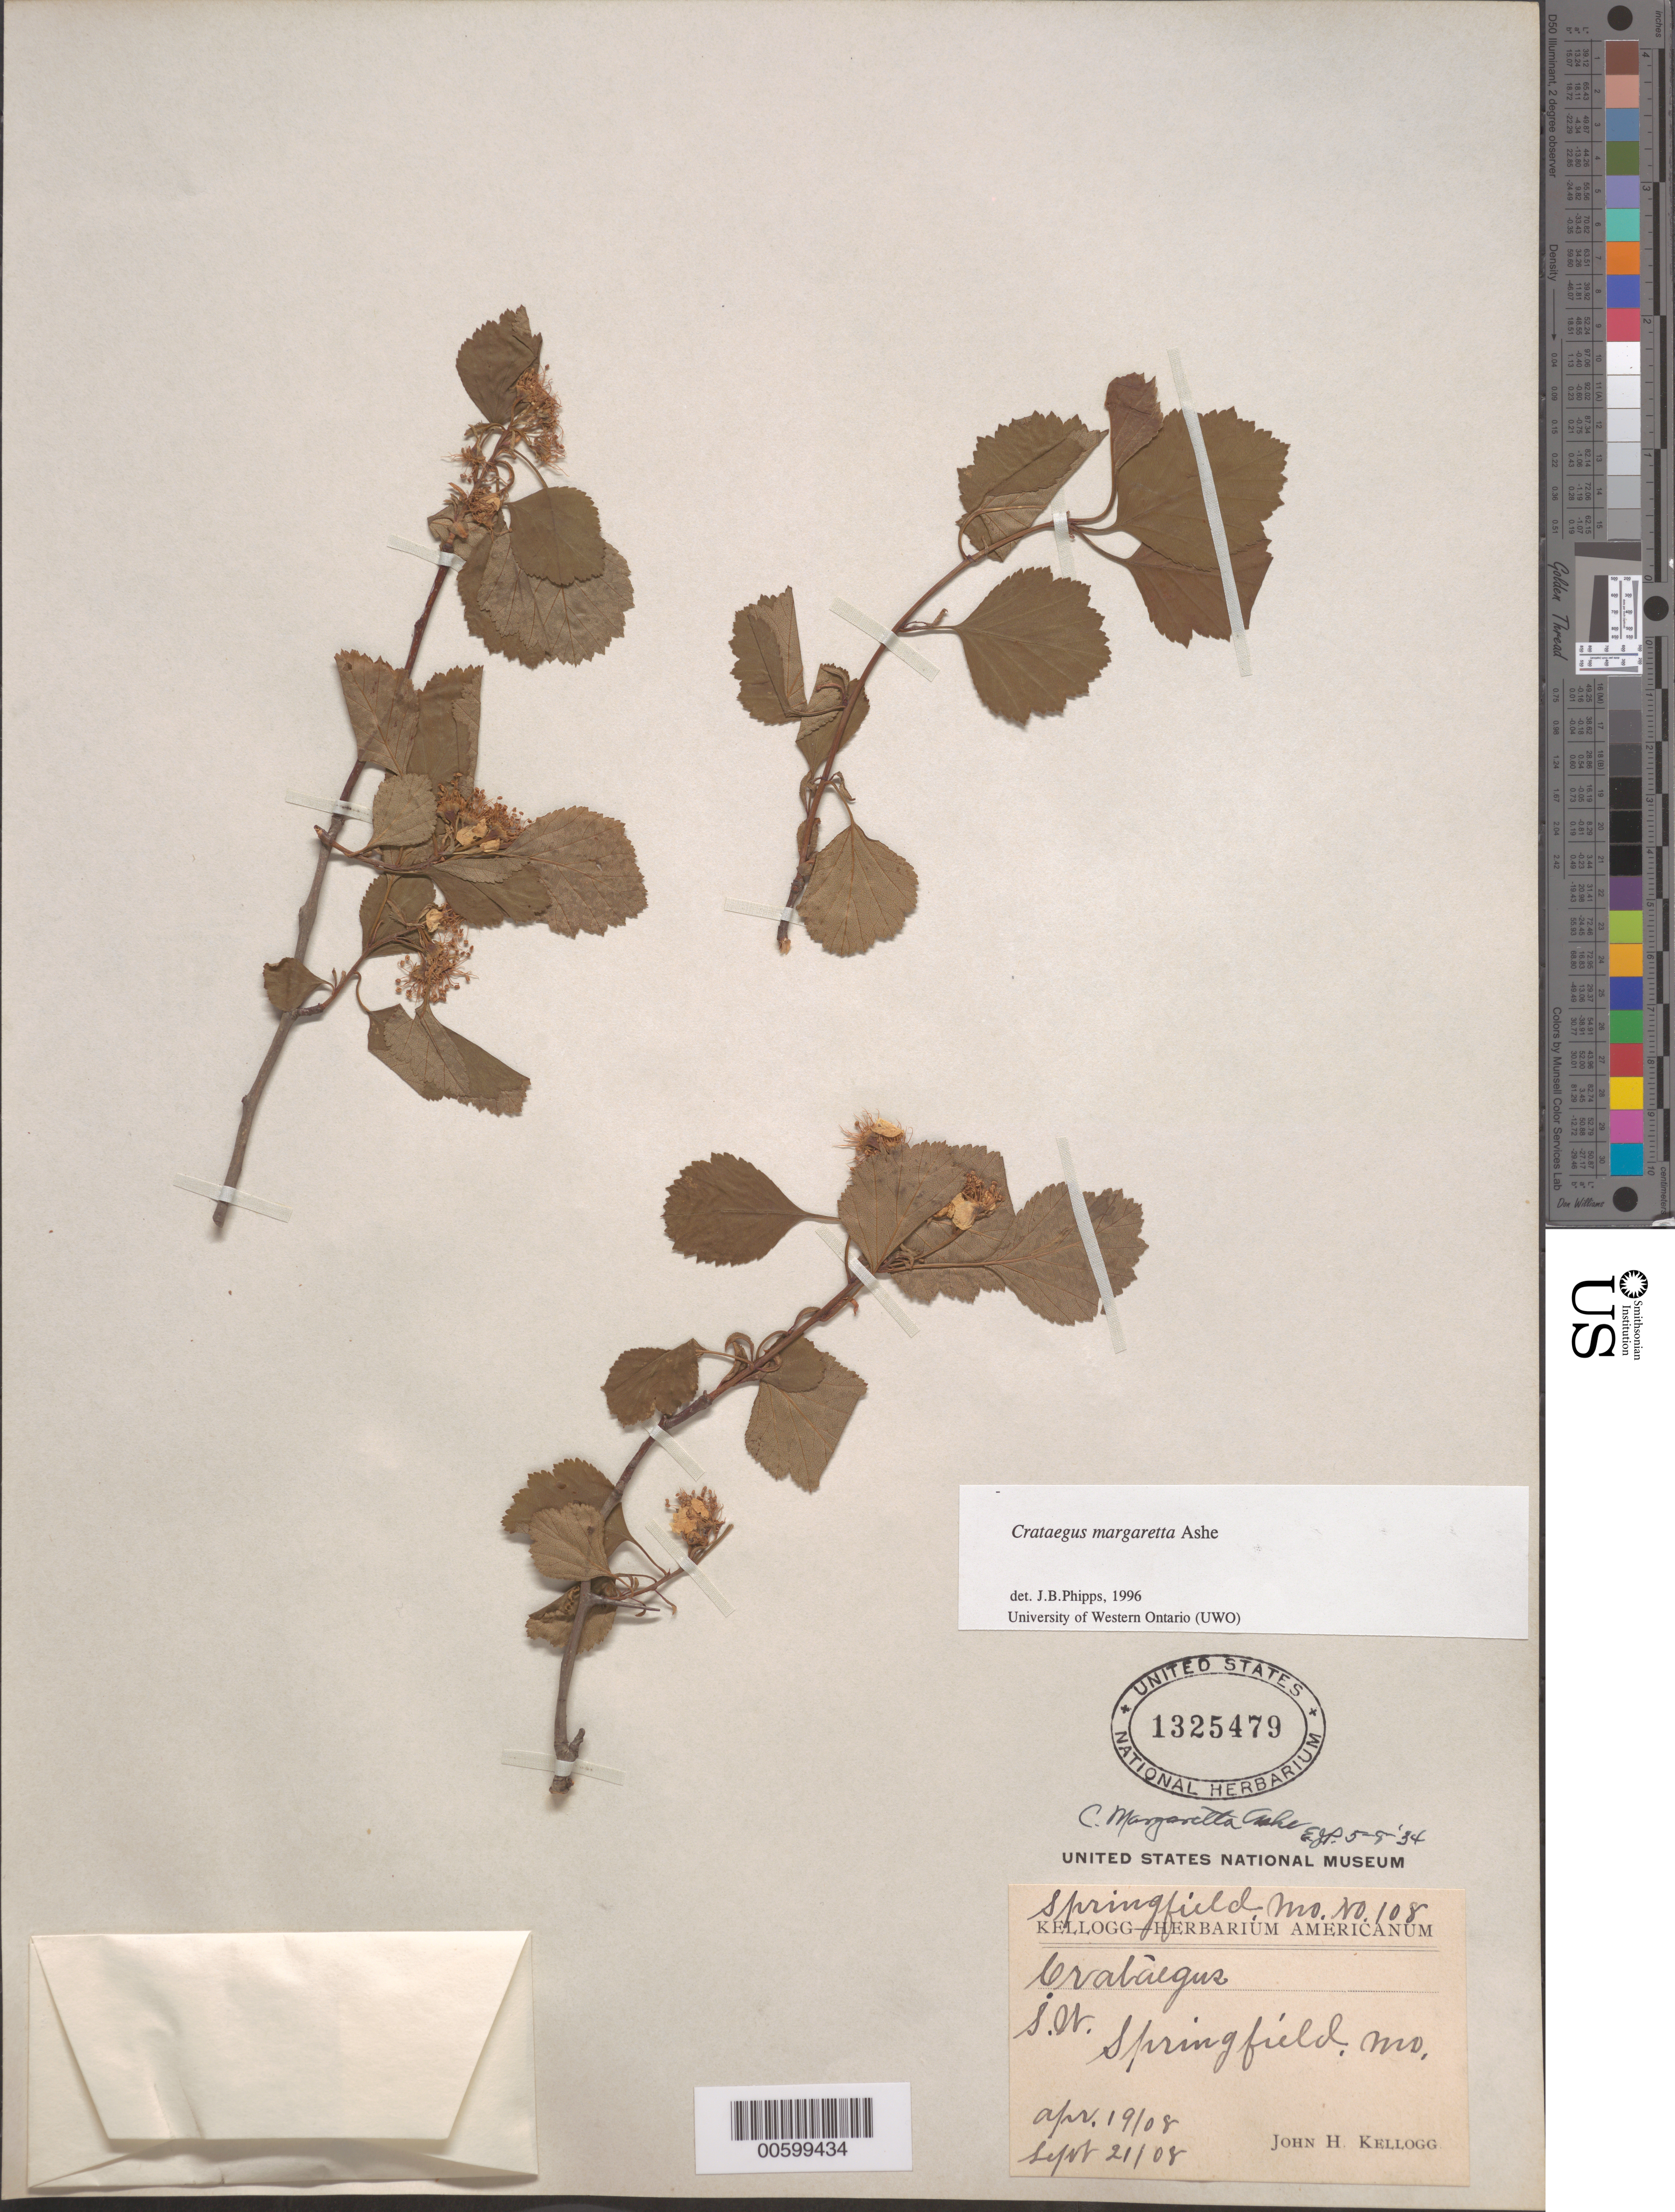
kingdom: Plantae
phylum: Tracheophyta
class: Magnoliopsida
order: Rosales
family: Rosaceae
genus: Crataegus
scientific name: Crataegus margarettae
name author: Ashe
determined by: Palmer, E. J.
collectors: J. H. Kellogg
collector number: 108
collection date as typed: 19 Apr 1908 and 21 Sep 1908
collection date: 1908-04-19,1908-09-21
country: United States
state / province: Missouri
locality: SW Springfield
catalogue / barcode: US 1325479